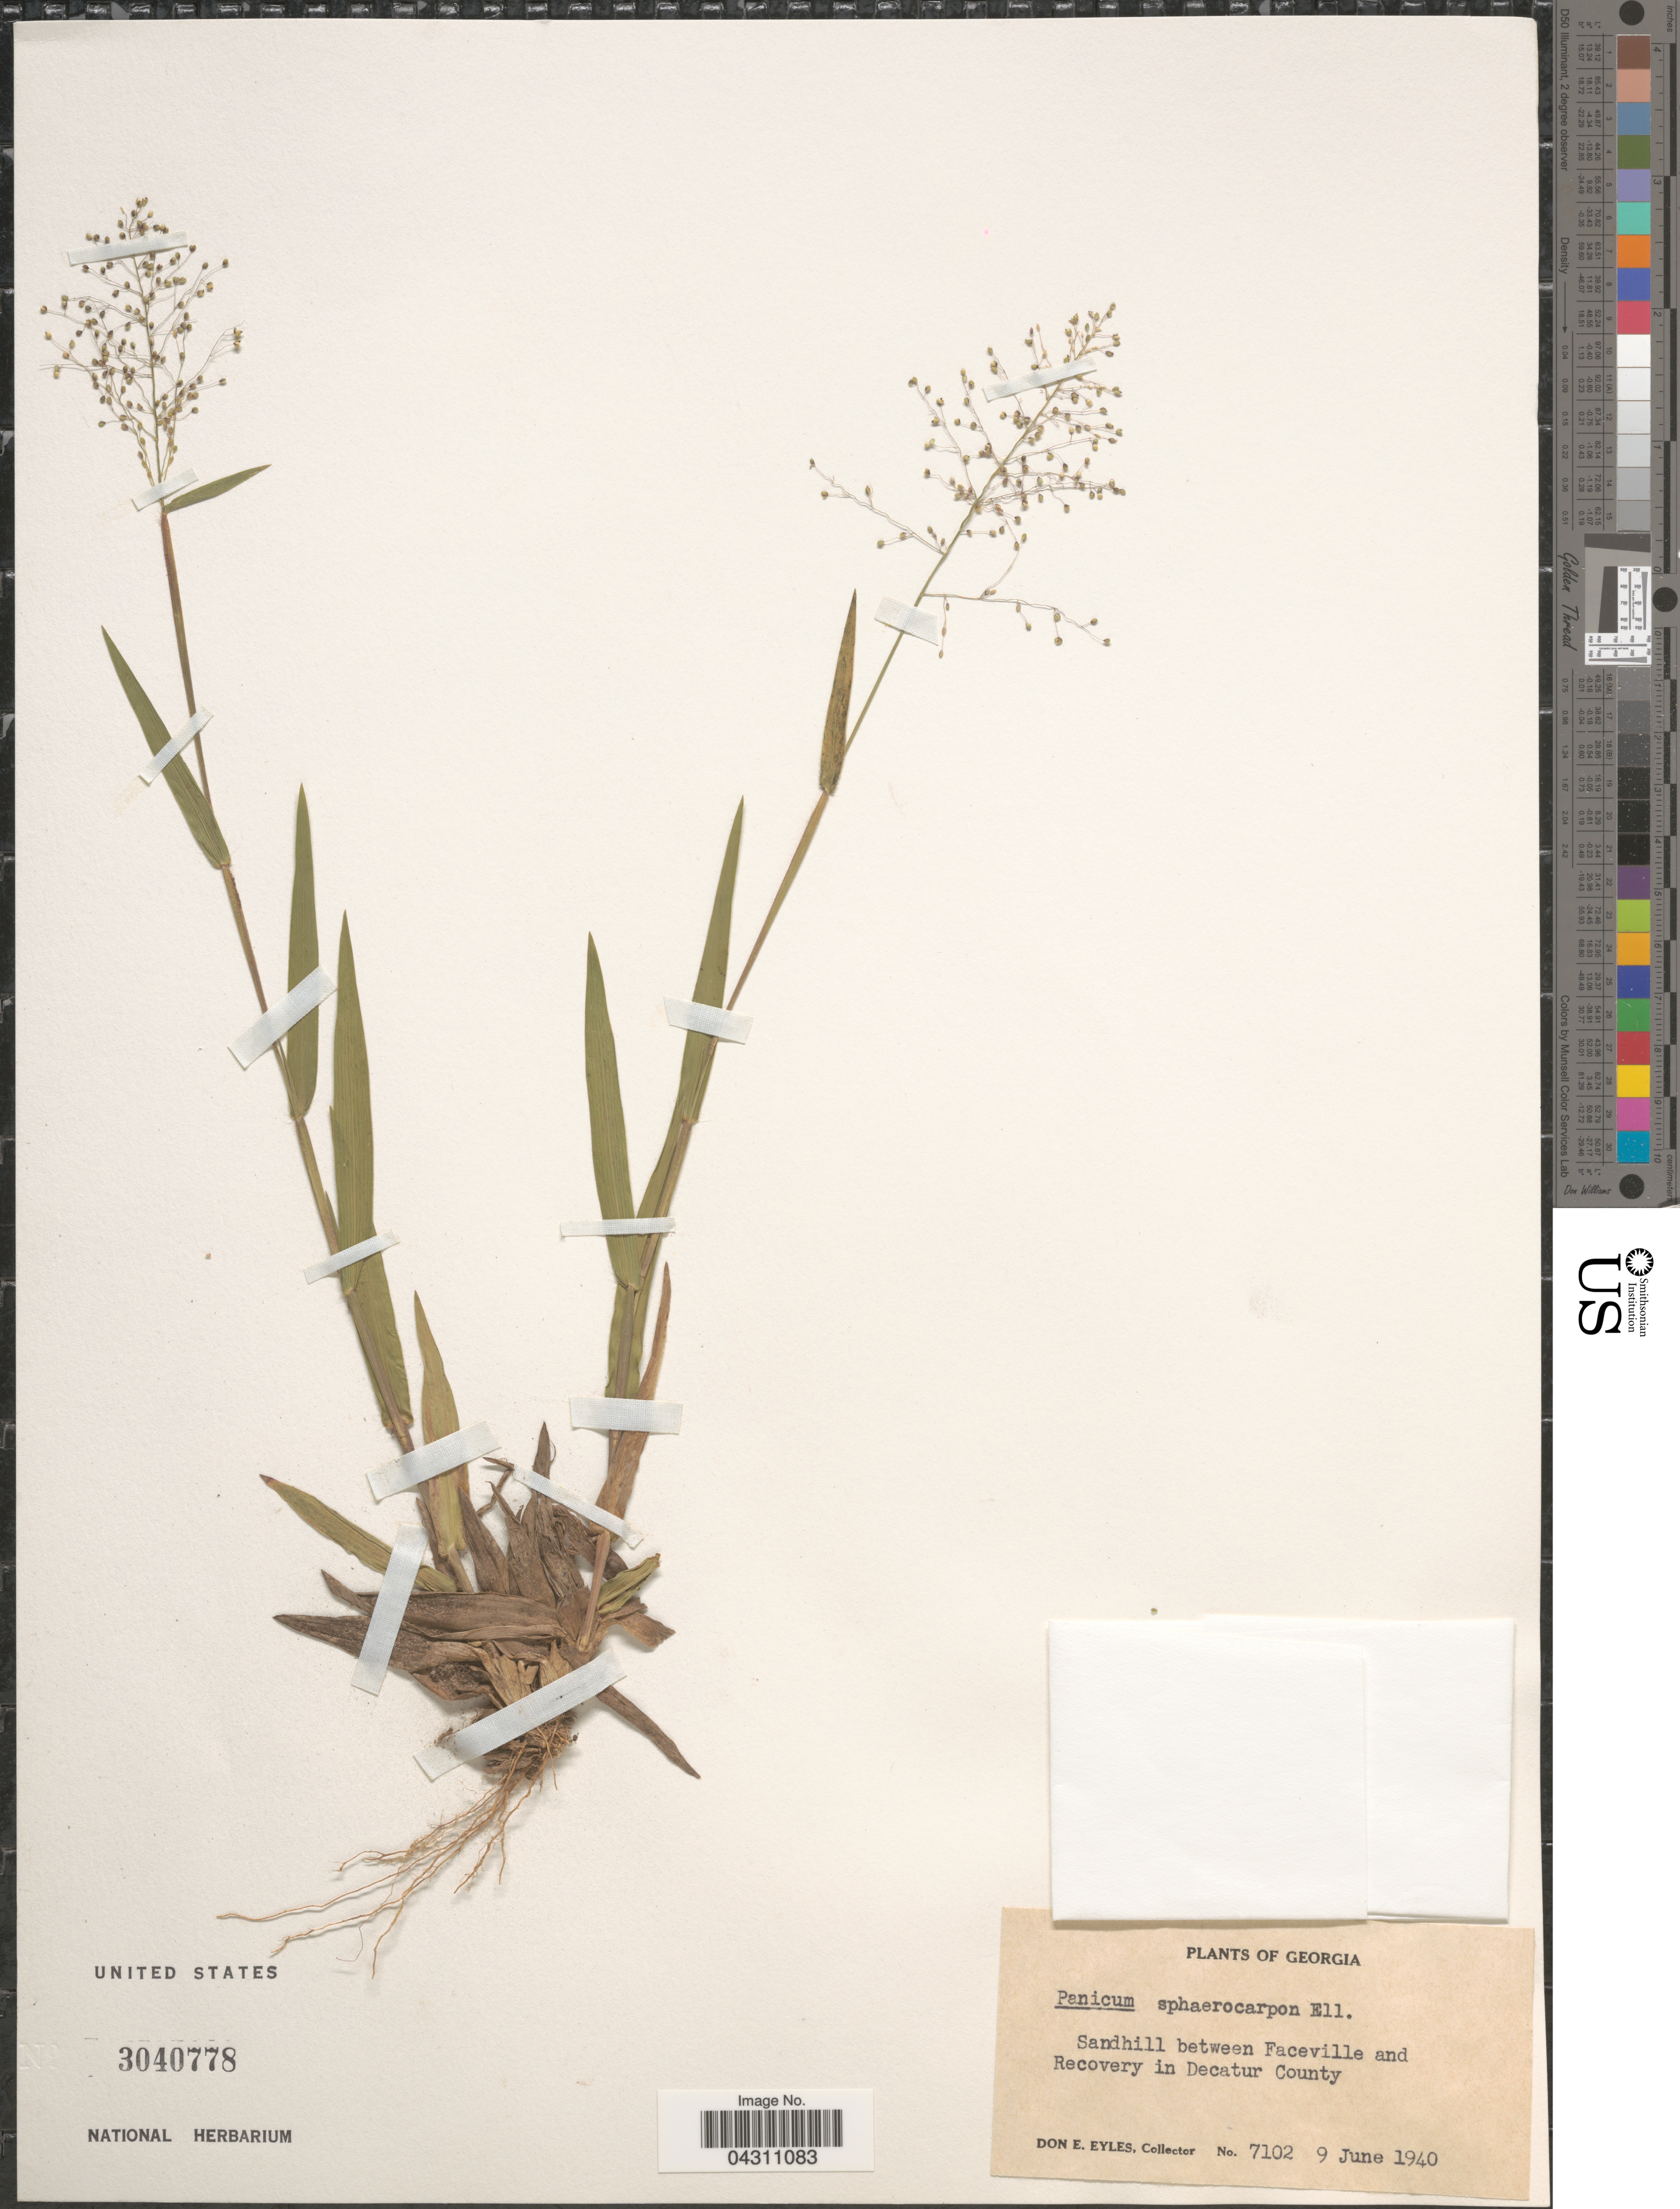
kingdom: Plantae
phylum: Tracheophyta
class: Liliopsida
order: Poales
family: Poaceae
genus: Dichanthelium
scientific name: Dichanthelium sphaerocarpon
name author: (Elliott) Gould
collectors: D. Eyles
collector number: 7102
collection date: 1940-06-09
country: United States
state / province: Georgia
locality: Sandhill between Faceville and Recovery in Decatur County.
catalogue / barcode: US 3040778